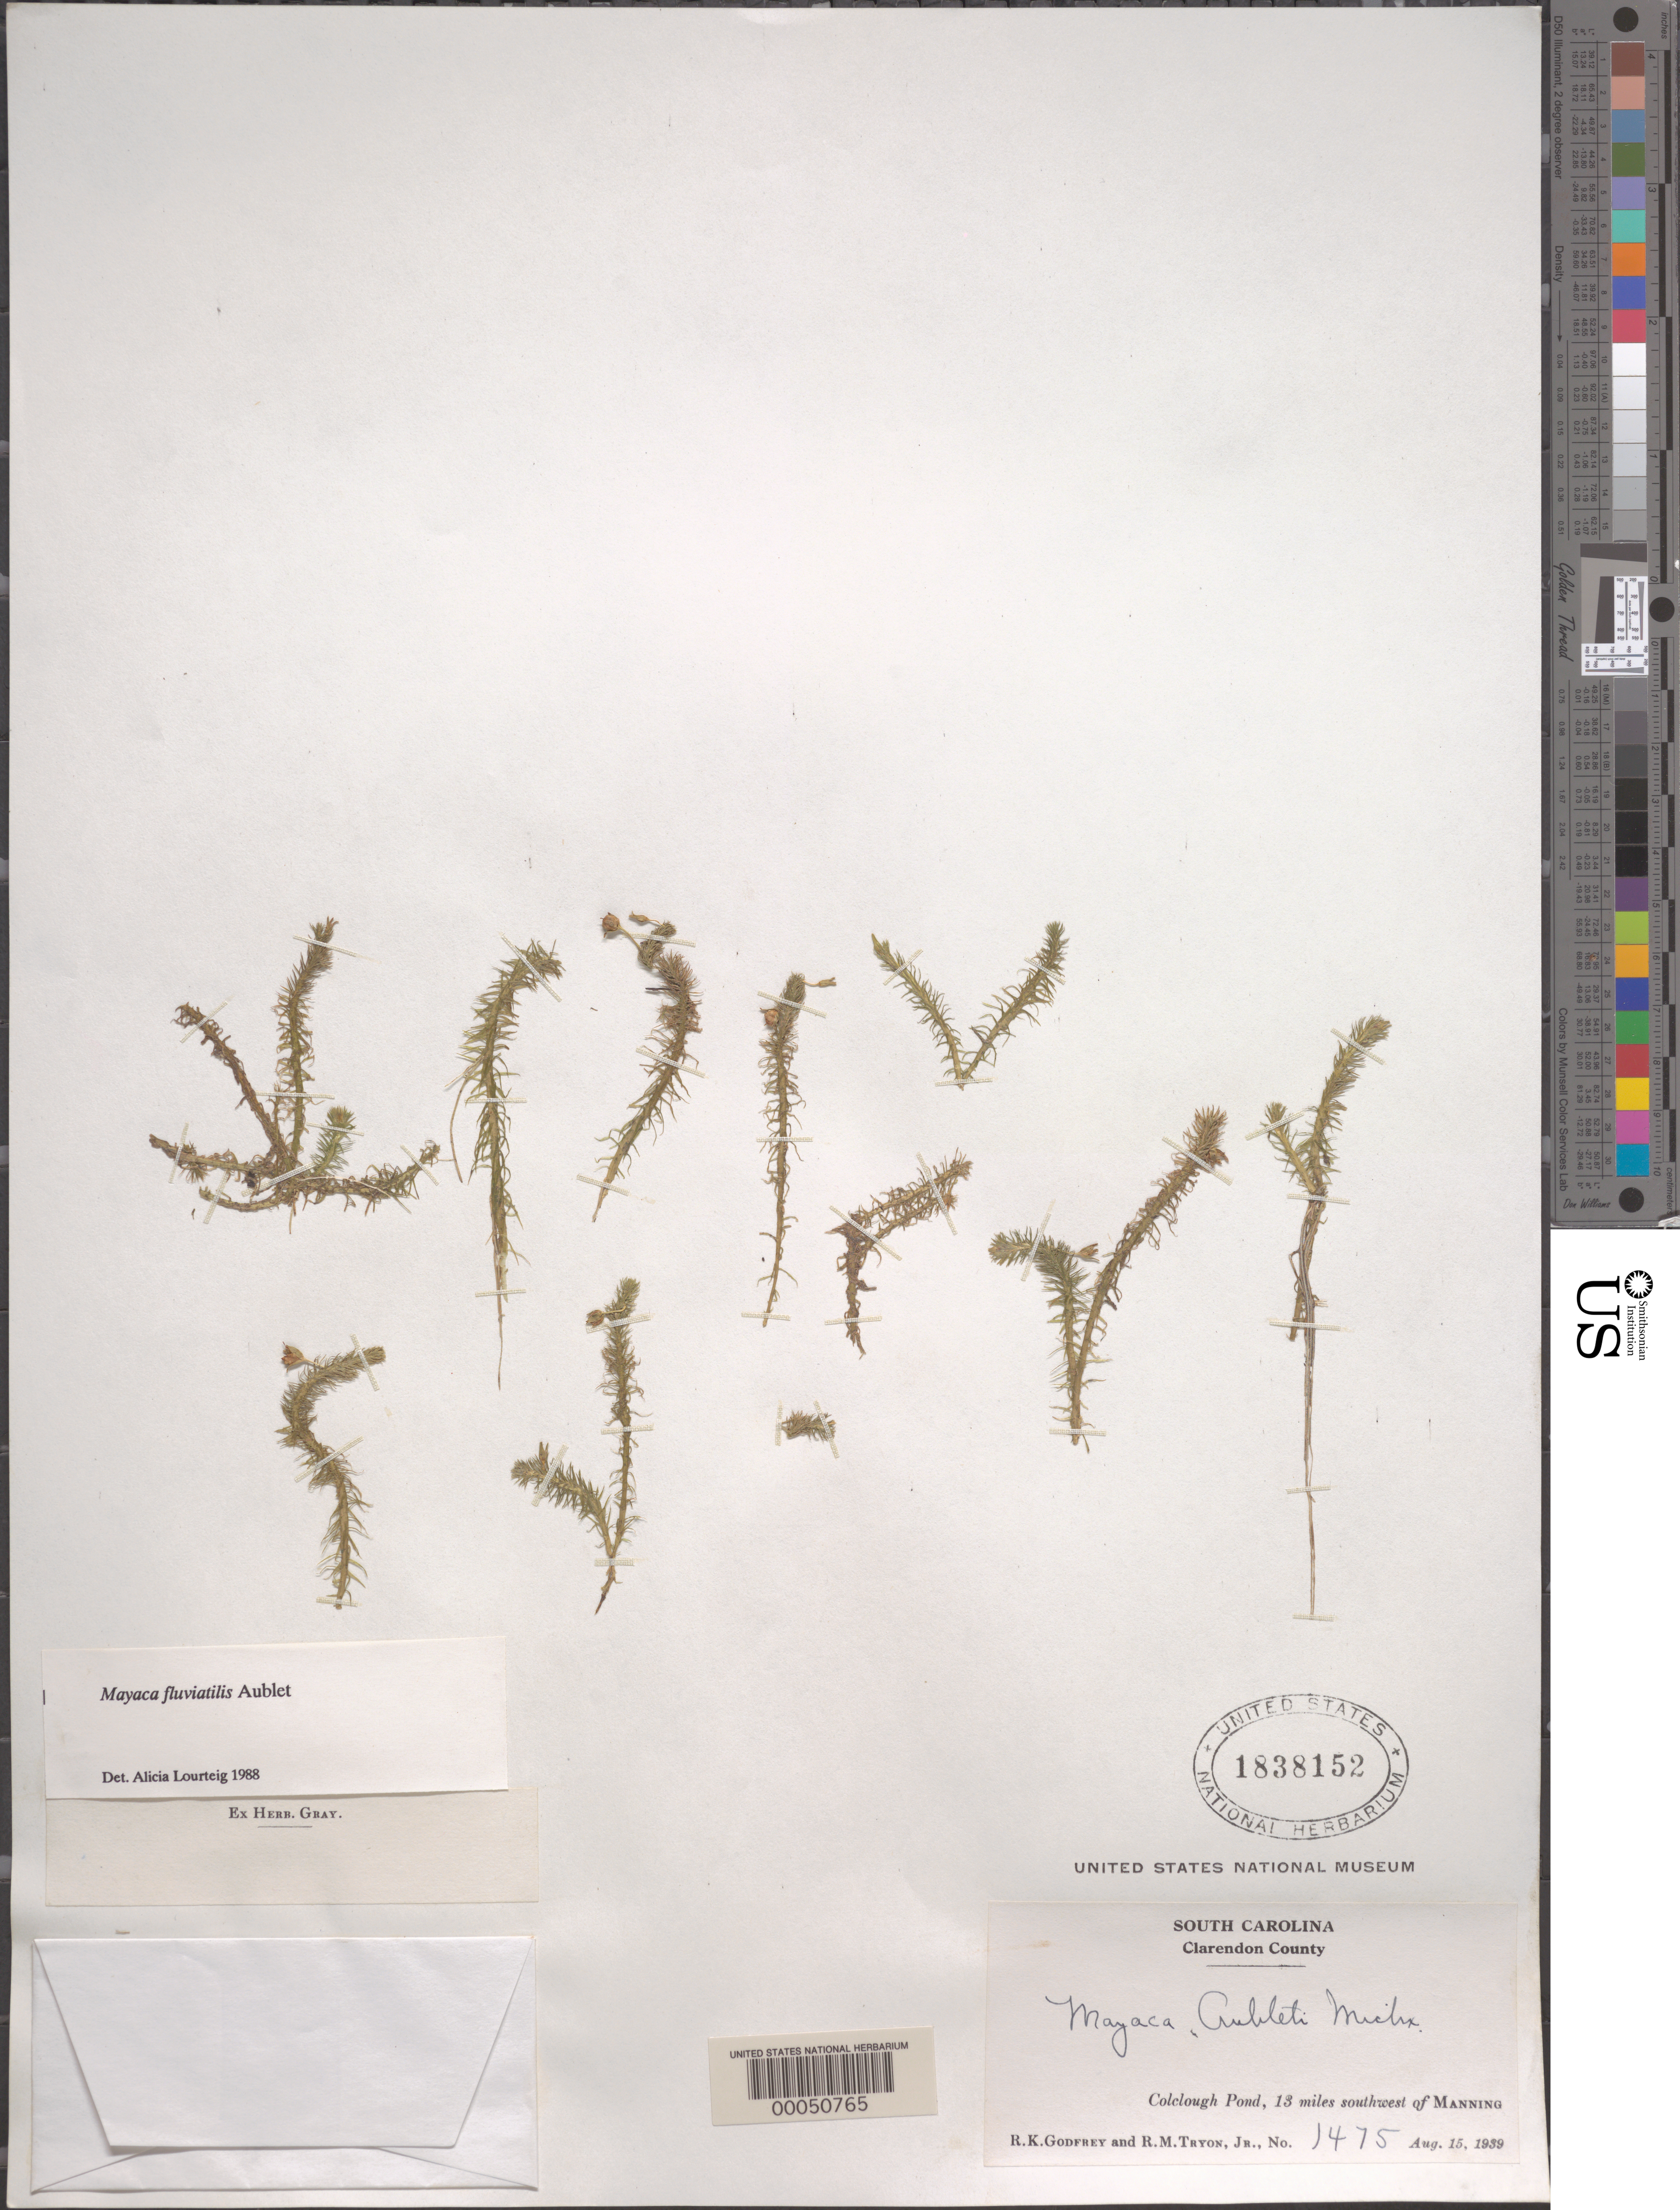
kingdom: Plantae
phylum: Tracheophyta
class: Liliopsida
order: Poales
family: Mayacaceae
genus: Mayaca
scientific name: Mayaca fluviatilis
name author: Aubl.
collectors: R. K. Godfrey & R. M. Tryon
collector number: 1475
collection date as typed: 15 Aug 1939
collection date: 1939-08-15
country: United States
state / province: South Carolina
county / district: Clarendon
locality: Colclough pond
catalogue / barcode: US 1838152